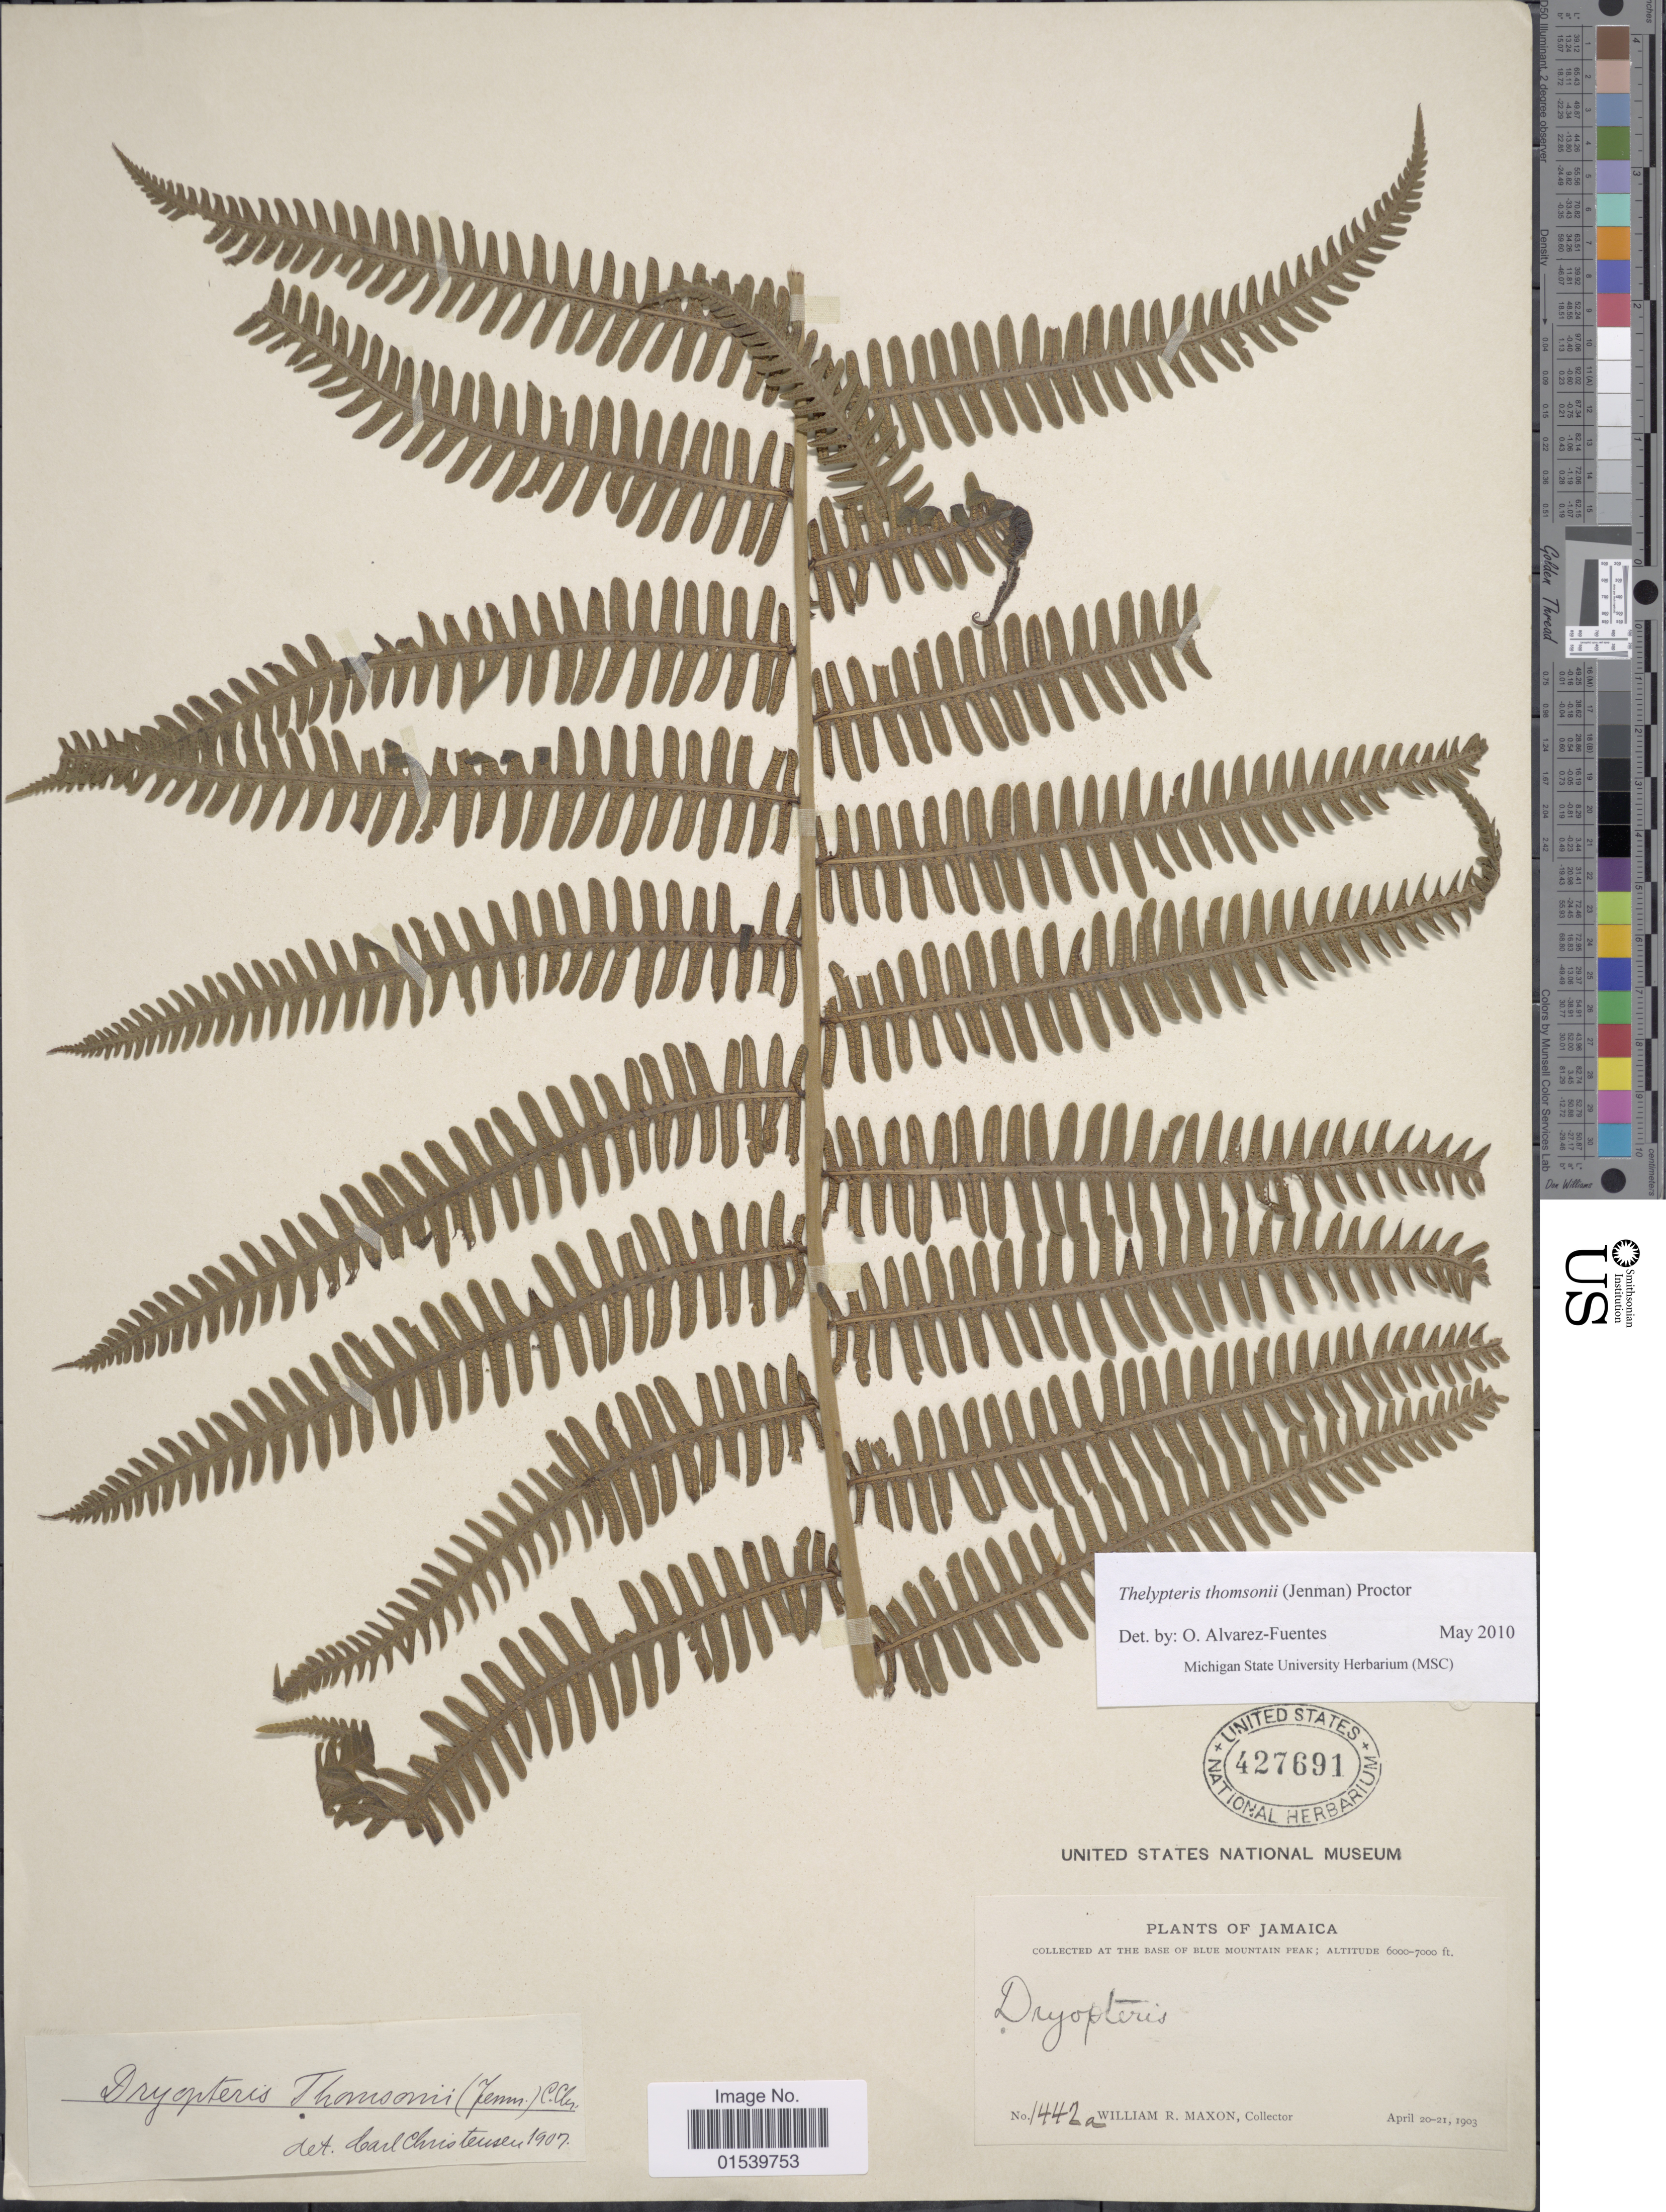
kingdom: Plantae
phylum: Tracheophyta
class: Polypodiopsida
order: Polypodiales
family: Thelypteridaceae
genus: Amauropelta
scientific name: Amauropelta thomsonii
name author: (Jenman) Pic. Serm.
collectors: W. R. Maxon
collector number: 1442a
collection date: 1903-04-20/1903-04-21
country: Jamaica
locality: At the base of Blue Mountains peak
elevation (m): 1829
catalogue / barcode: US 427691